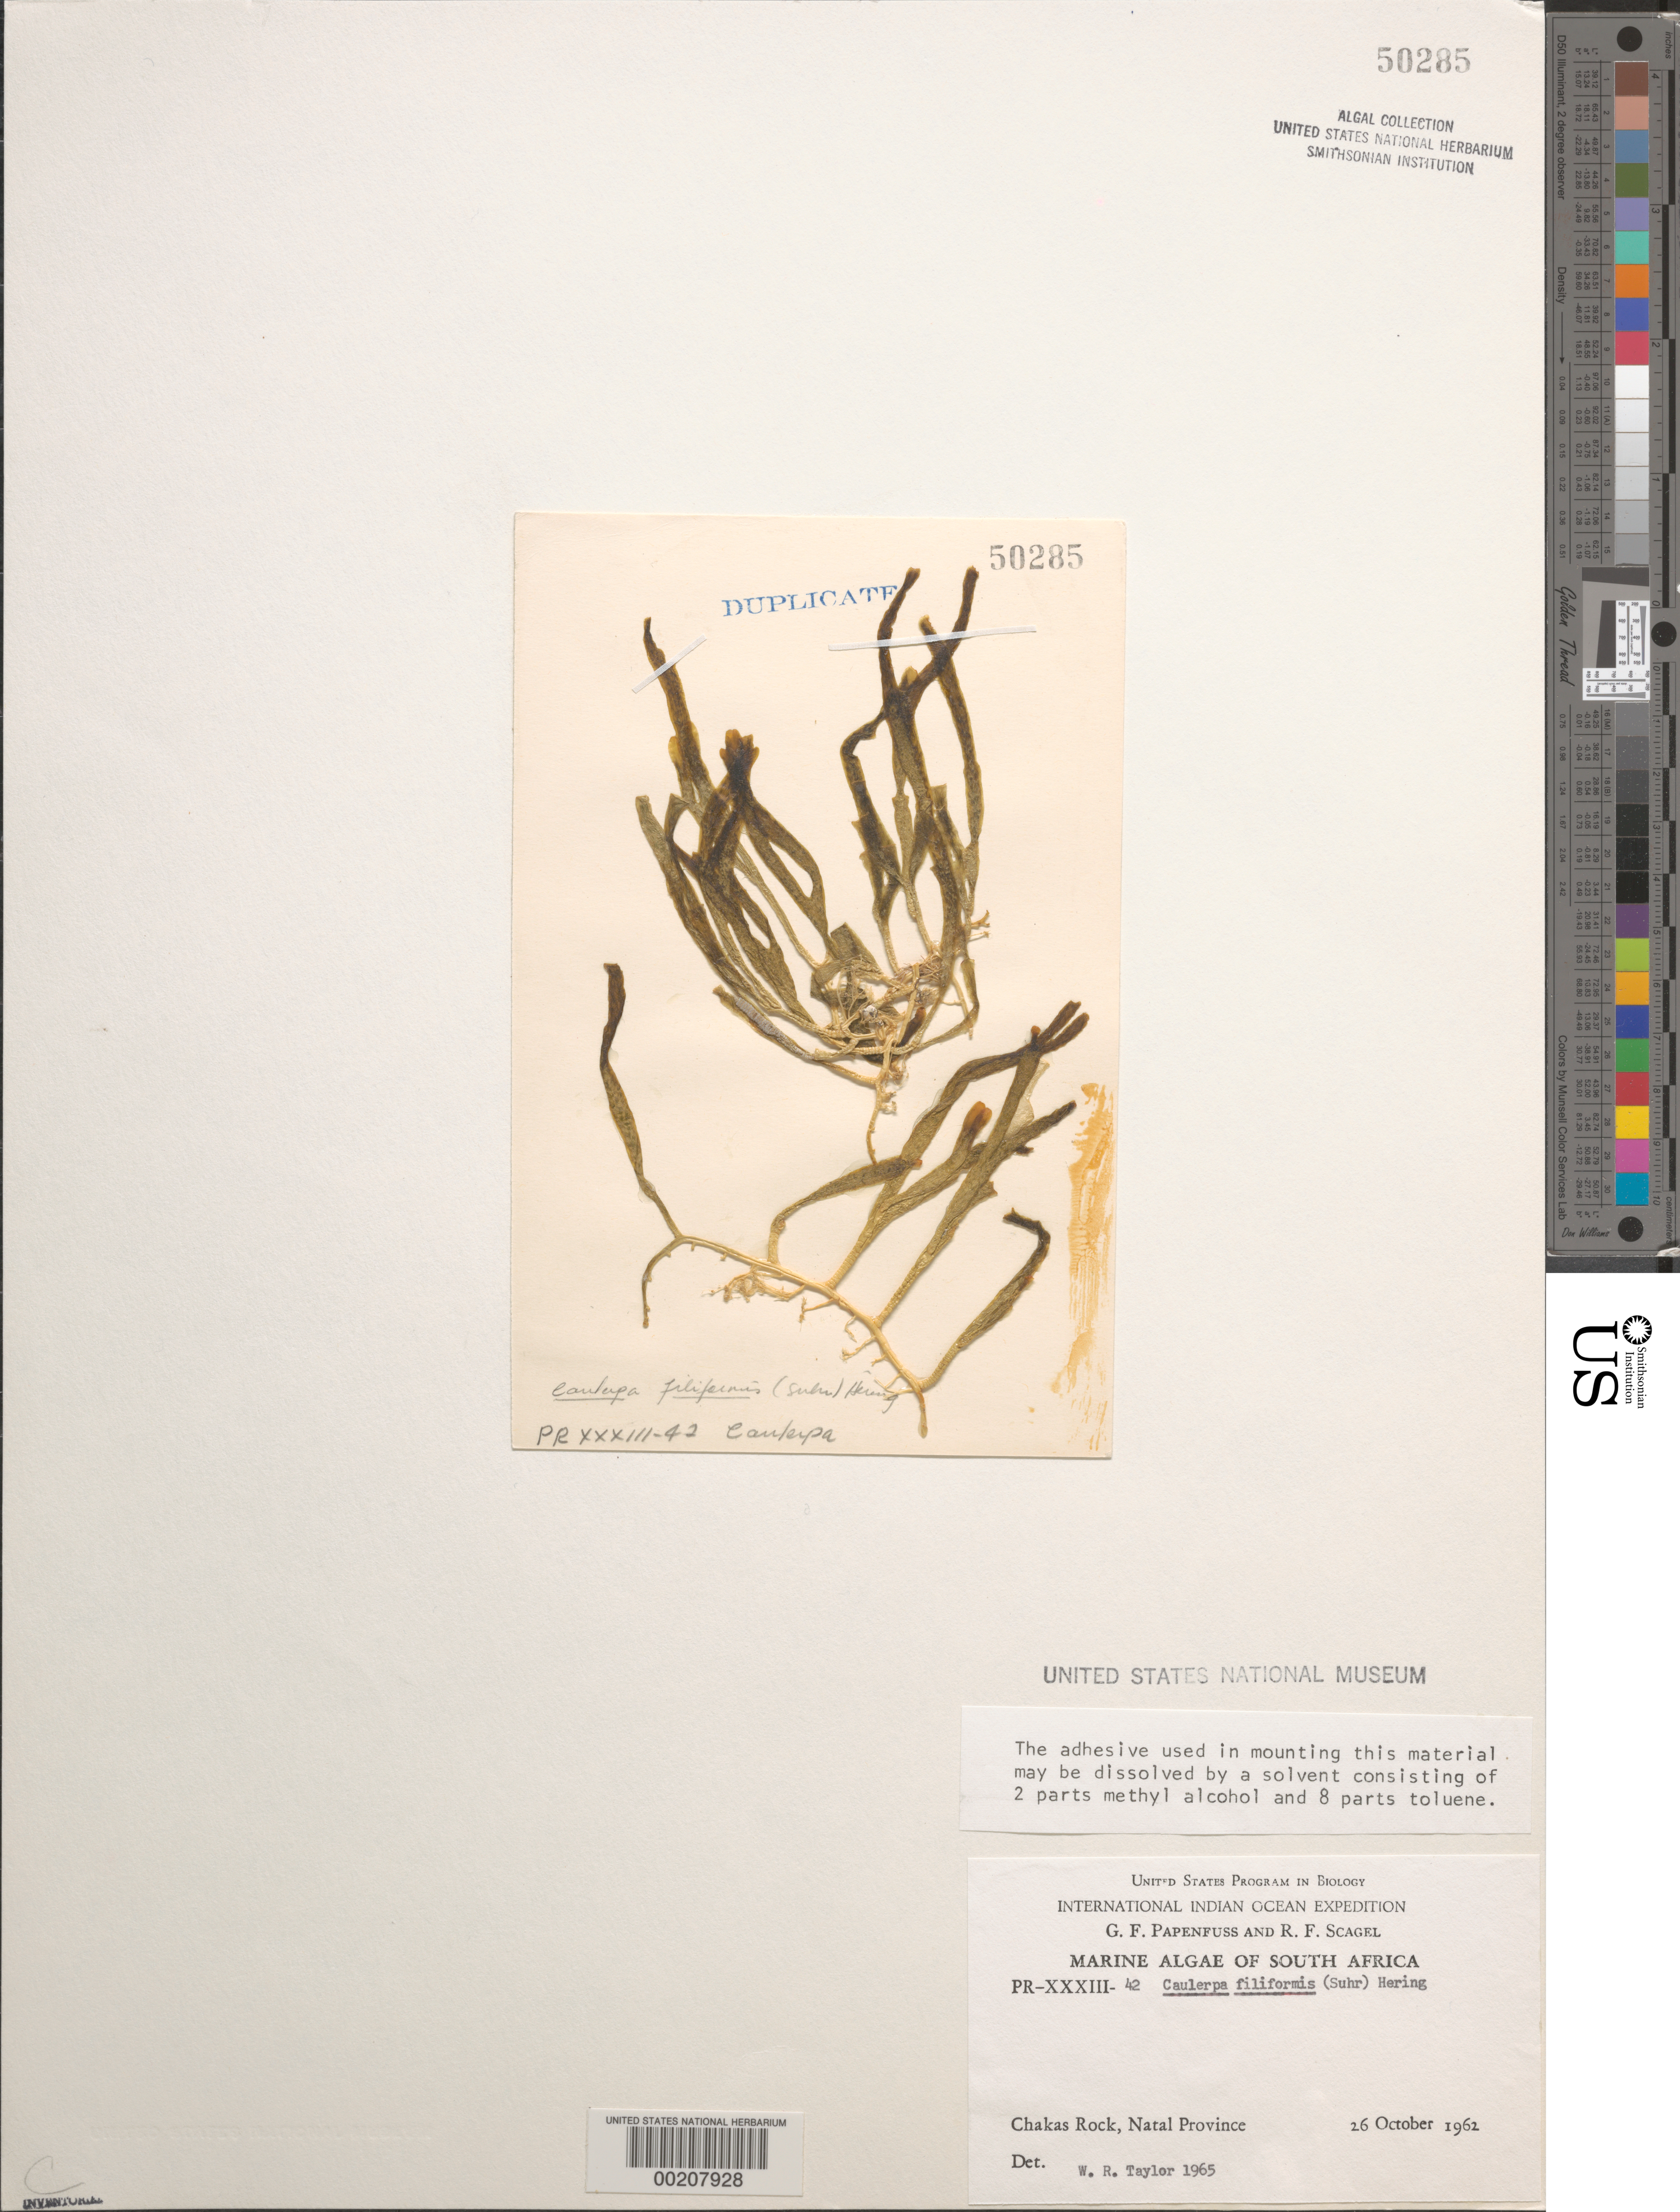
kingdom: Plantae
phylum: Chlorophyta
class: Ulvophyceae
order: Bryopsidales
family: Caulerpaceae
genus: Caulerpa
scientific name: Caulerpa filiformis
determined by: Taylor, William R.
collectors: G. Papenfuss & R. F. Scagel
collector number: PR-XXXIII-42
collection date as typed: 26 Oct 1962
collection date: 1962-10-26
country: South Africa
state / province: KwaZulu-Natal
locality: Chakas Rock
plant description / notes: International Indian Ocean Expedition, 1962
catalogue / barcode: US 50285